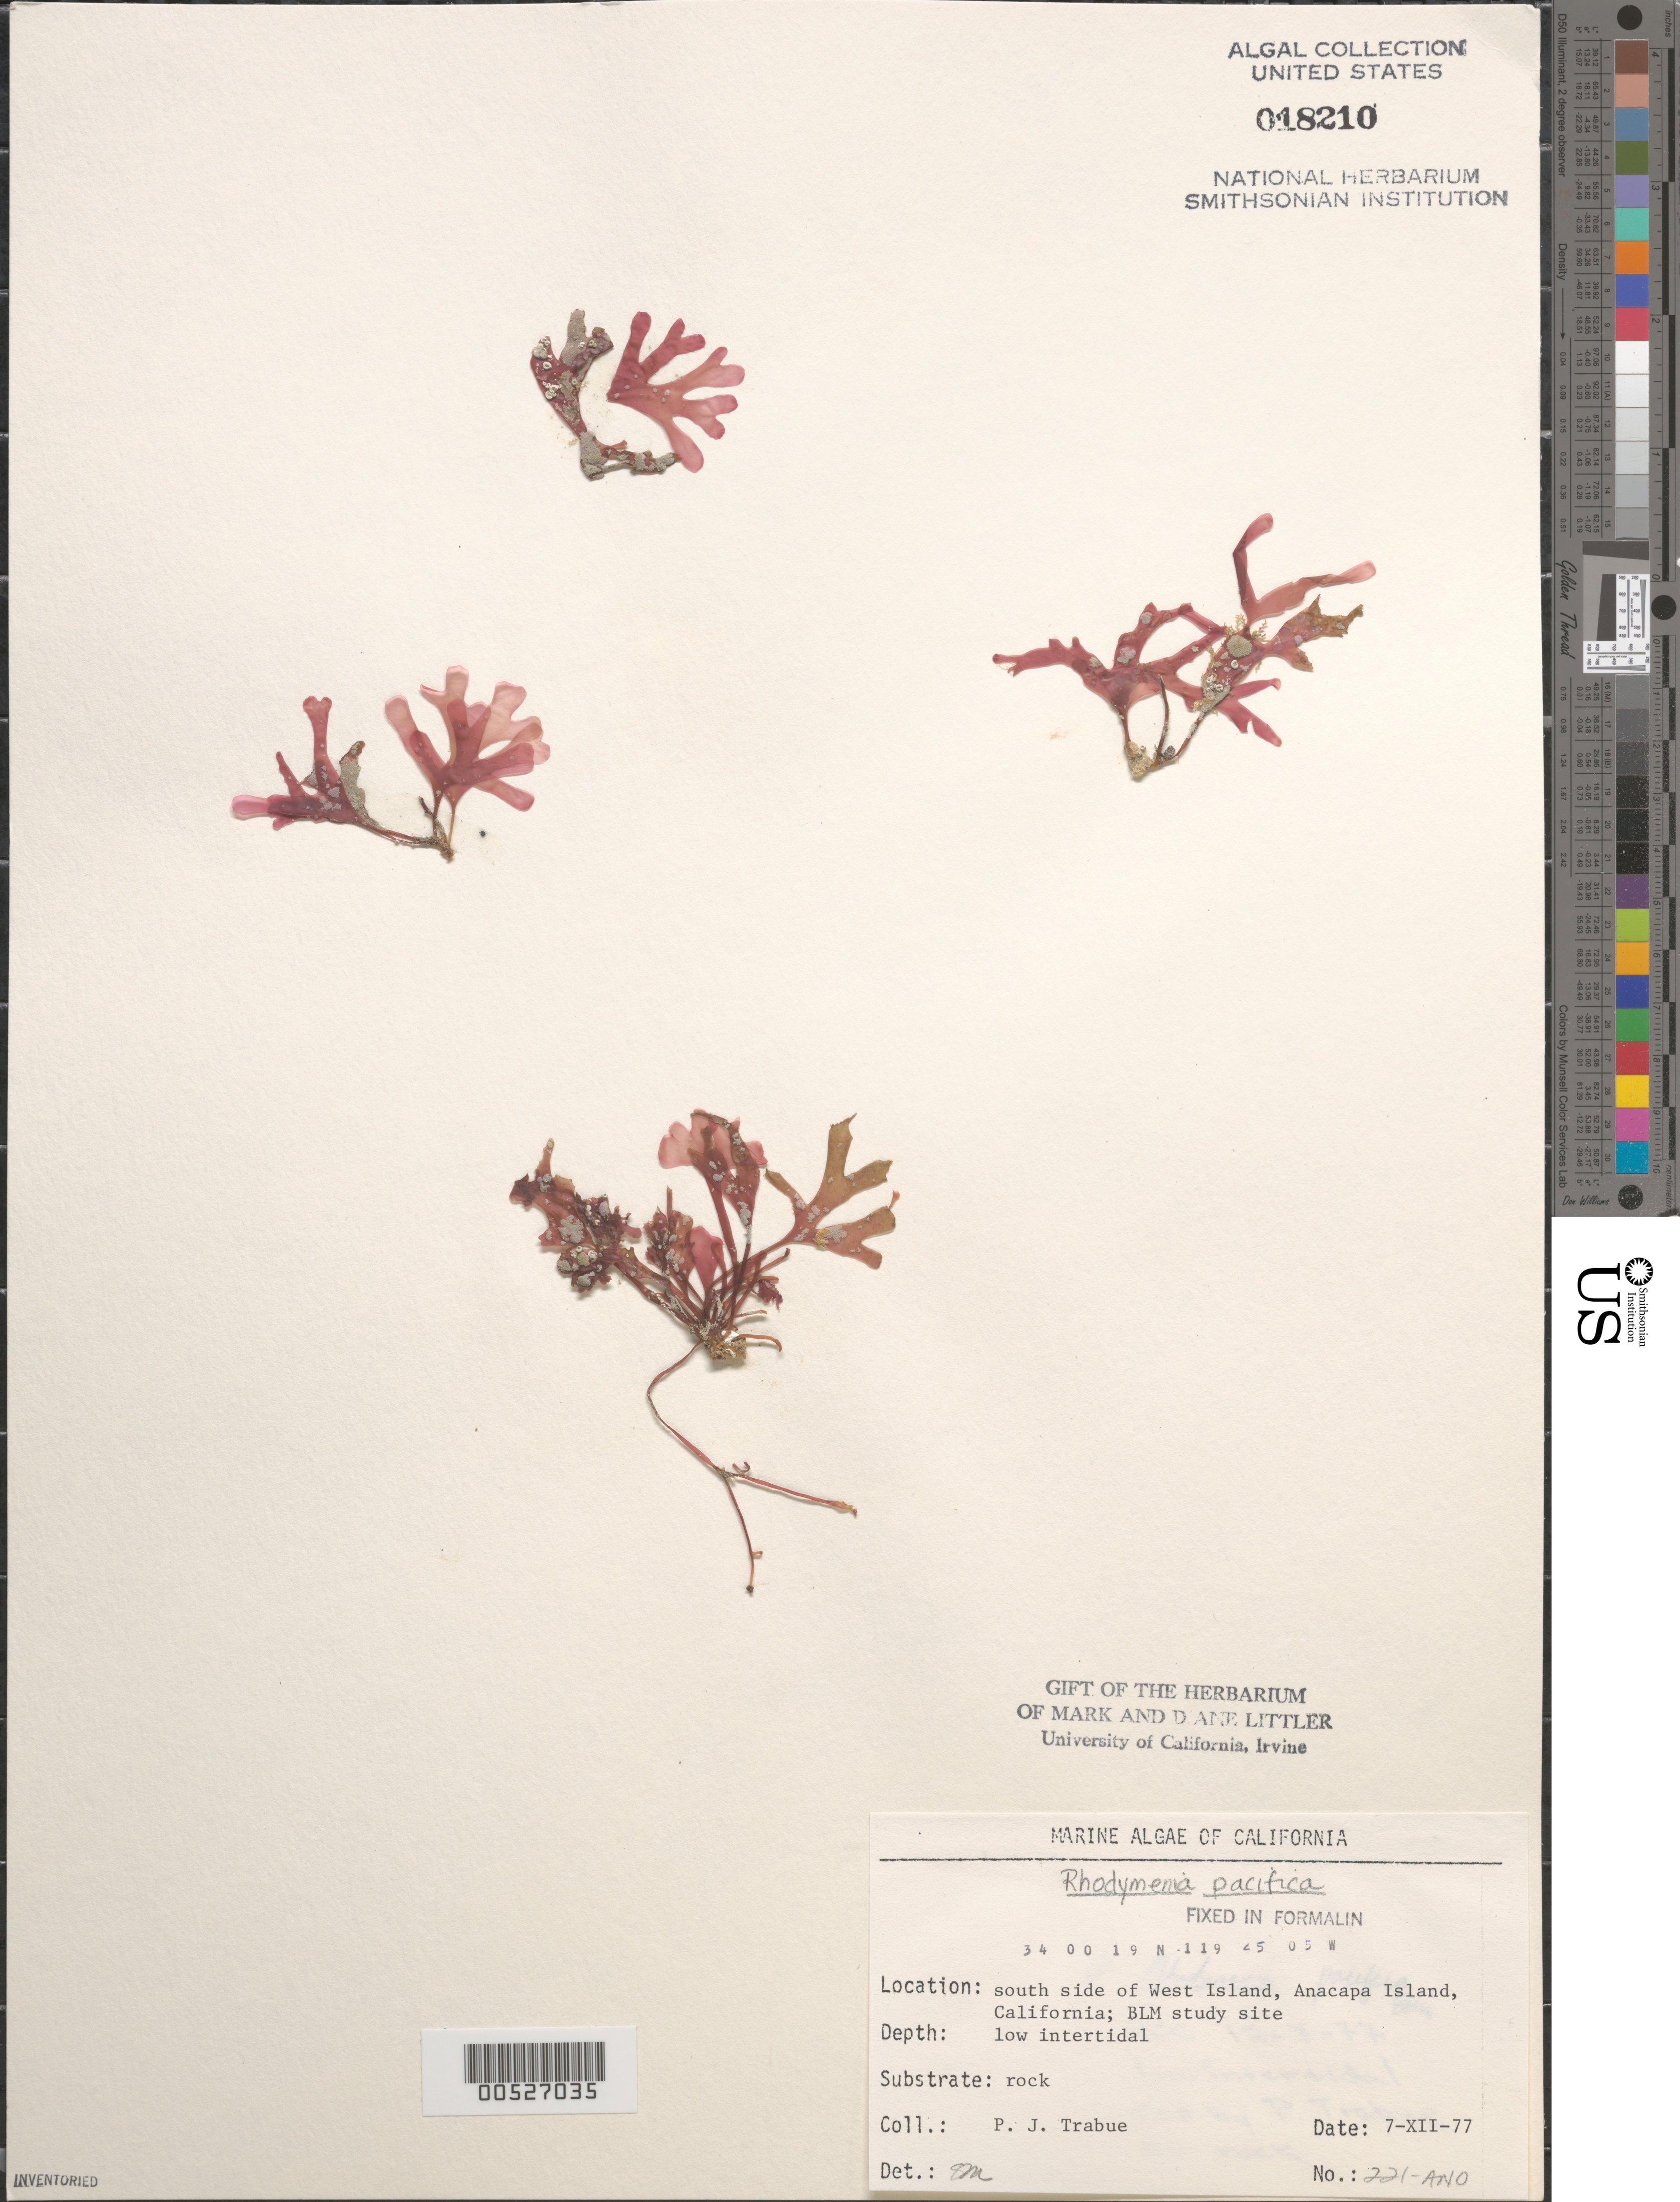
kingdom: Plantae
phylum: Rhodophyta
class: Florideophyceae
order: Rhodymeniales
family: Rhodymeniaceae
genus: Rhodymenia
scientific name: Rhodymenia pacifica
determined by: Murray, S. N.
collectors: P. J. Trabue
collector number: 221-ANO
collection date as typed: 07 Dec 1977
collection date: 1977-12-07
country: United States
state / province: California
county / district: Ventura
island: Anacapa Island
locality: South side of west island, near Cat Rock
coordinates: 34 00'19"N, 119 25'05"W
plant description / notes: BLM-SOCALBIGHT Rocky Intertidal Survey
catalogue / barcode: US 18210